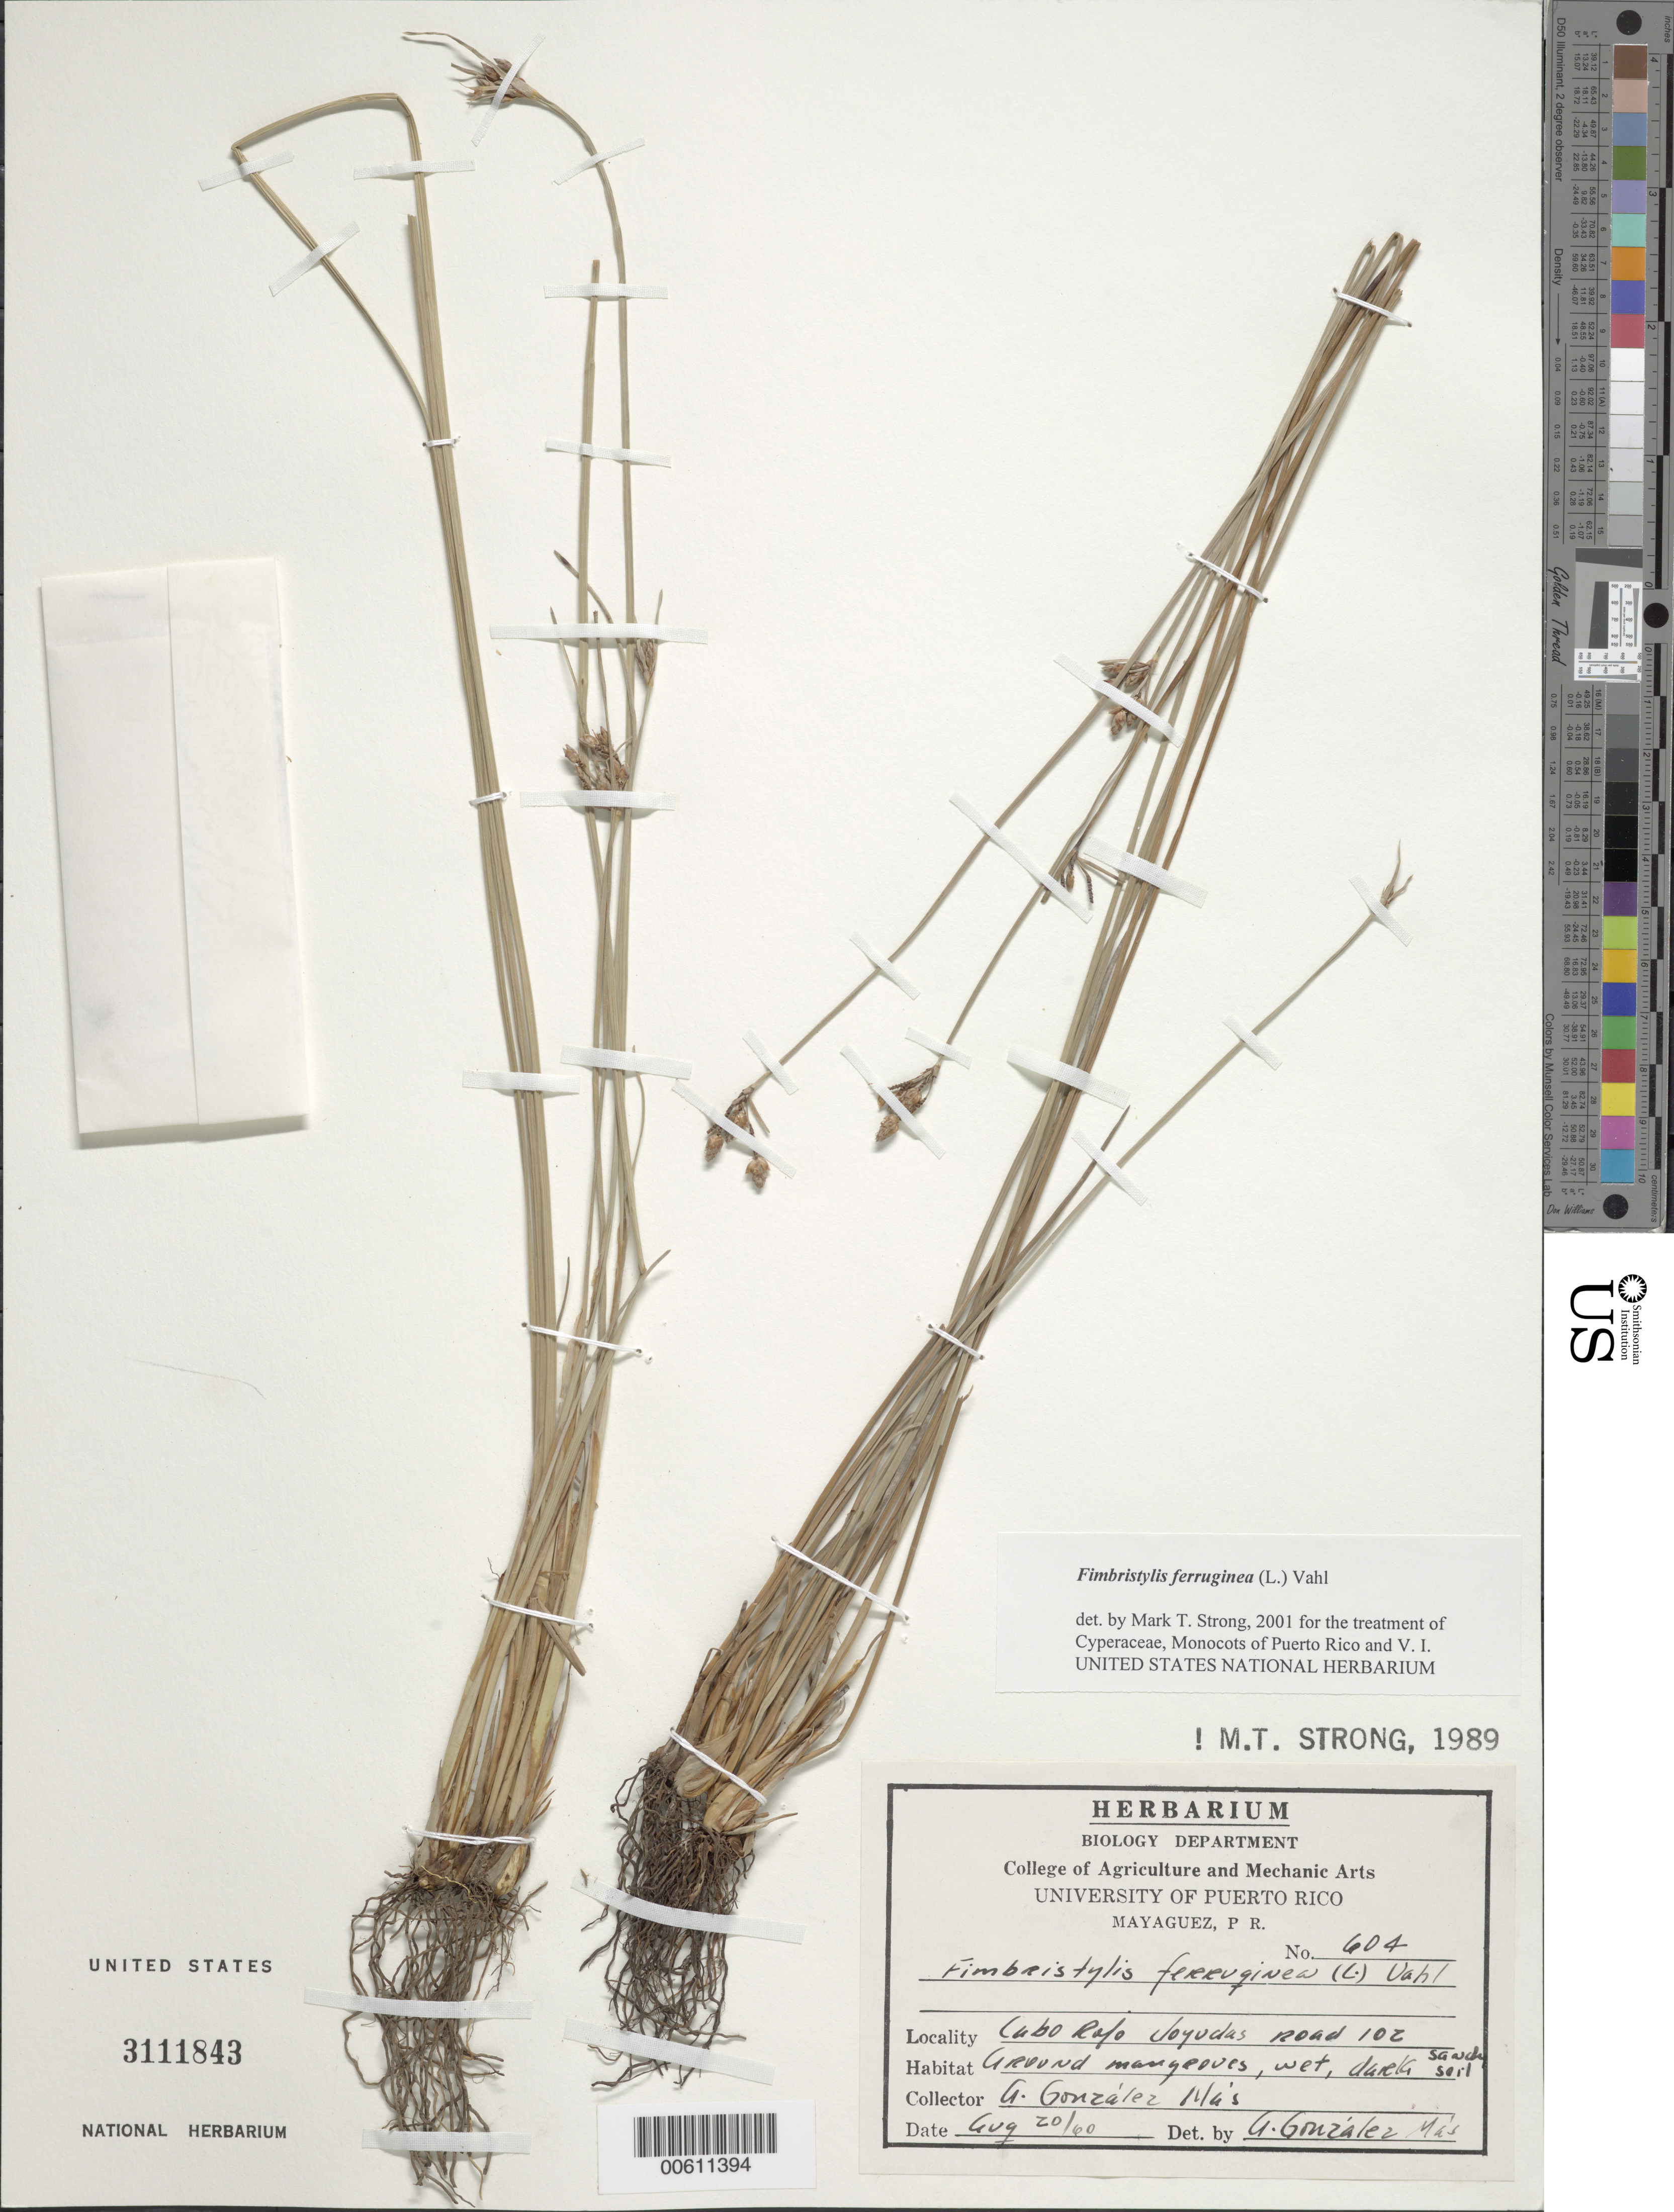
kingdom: Plantae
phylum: Tracheophyta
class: Liliopsida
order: Poales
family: Cyperaceae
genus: Fimbristylis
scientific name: Fimbristylis ferruginea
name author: (L.) Vahl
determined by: Strong, M. T., (US), Smithsonian Institution - National Museum of Natural History (UNITED STATES)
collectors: A. González Más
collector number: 604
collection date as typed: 20 Aug 1960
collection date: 1960-08-20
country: Puerto Rico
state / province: Cabo Rojo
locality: Cabo Rojo: Joyuda Road 102.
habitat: Around mangroves.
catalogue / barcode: US 3111843